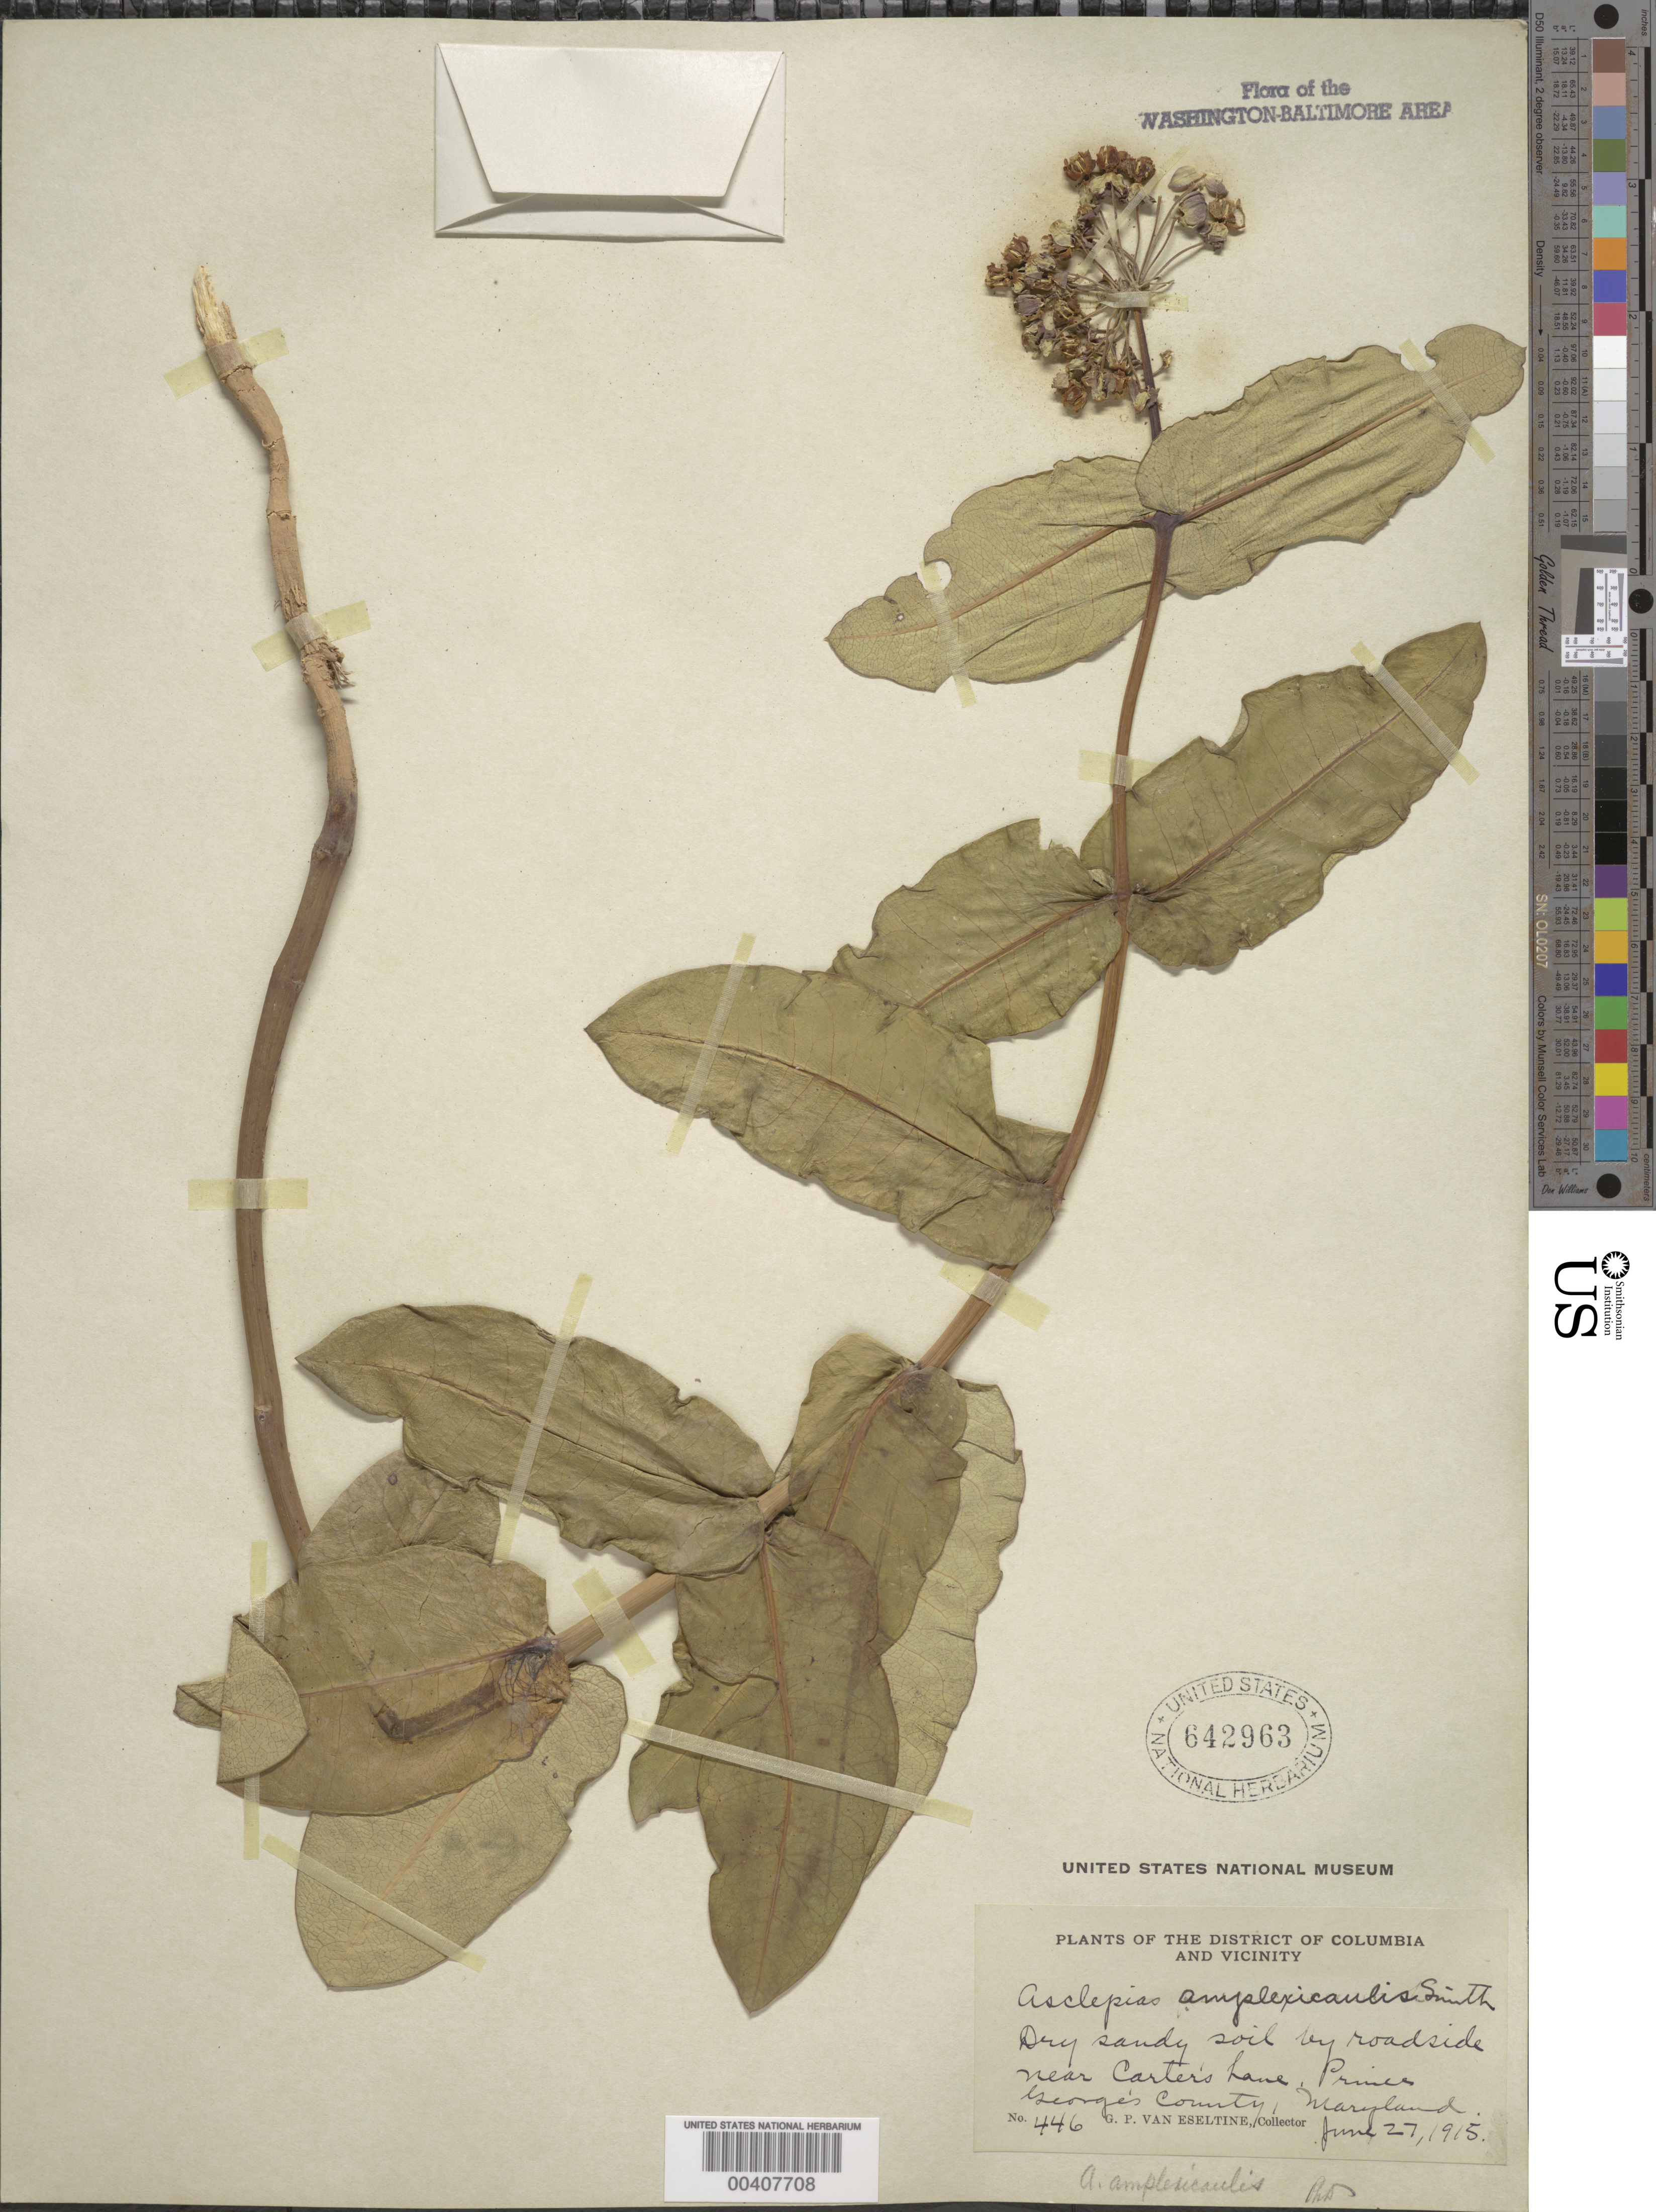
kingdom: Plantae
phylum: Tracheophyta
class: Magnoliopsida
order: Gentianales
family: Apocynaceae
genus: Asclepias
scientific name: Asclepias amplexicaulis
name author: J. Small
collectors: G. P. Van Eseltine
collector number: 446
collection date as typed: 27 Jun 1915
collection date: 1915-06-27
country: United States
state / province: Maryland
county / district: Prince George's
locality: Carters Lane vicinity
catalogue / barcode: US 642963